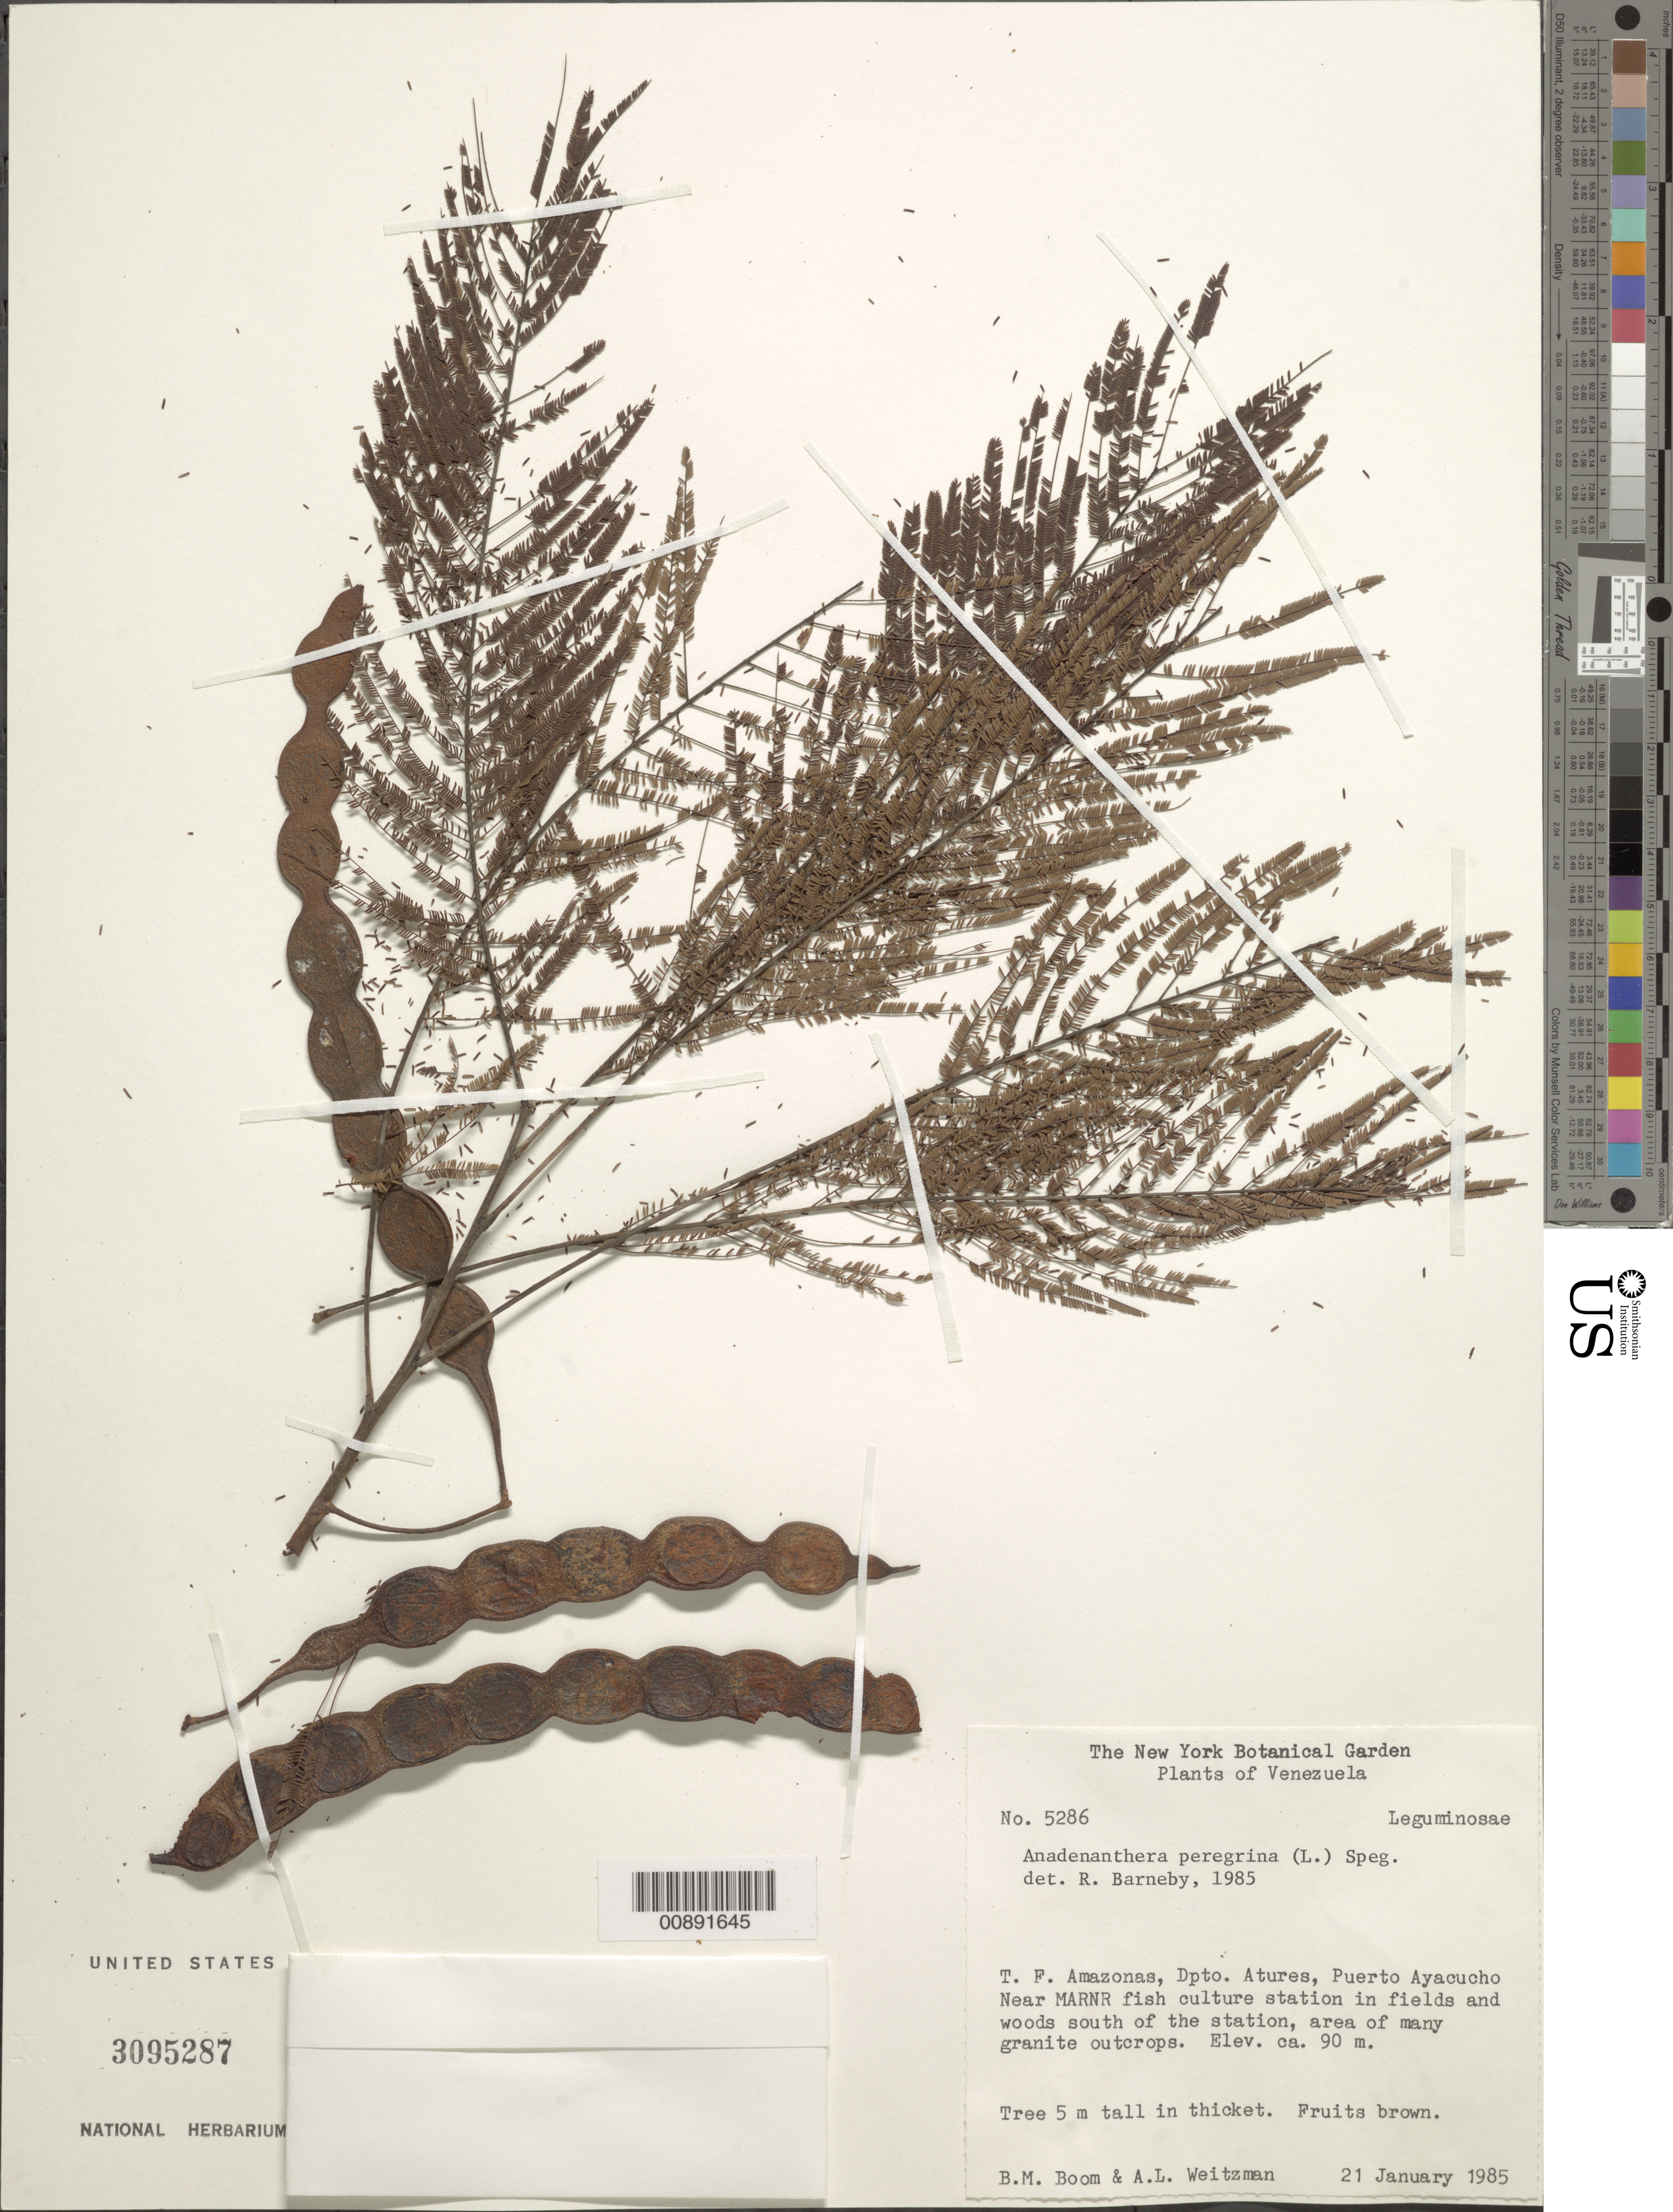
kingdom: Plantae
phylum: Tracheophyta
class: Magnoliopsida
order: Fabales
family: Fabaceae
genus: Anadenanthera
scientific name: Anadenanthera peregrina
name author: (L.) Speg.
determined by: Barneby, Rupert C., (NY)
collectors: B. M. Boom & A. L. Weitzman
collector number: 5286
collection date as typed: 21-Jan-85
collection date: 1985-01-21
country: Venezuela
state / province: Amazonas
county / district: Atures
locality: Puerto Ayacucho, near MARNR fish culture station, south of station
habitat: Thicket; fields and woods south of the station, area of many granite outcrops.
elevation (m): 90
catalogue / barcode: US 3095287